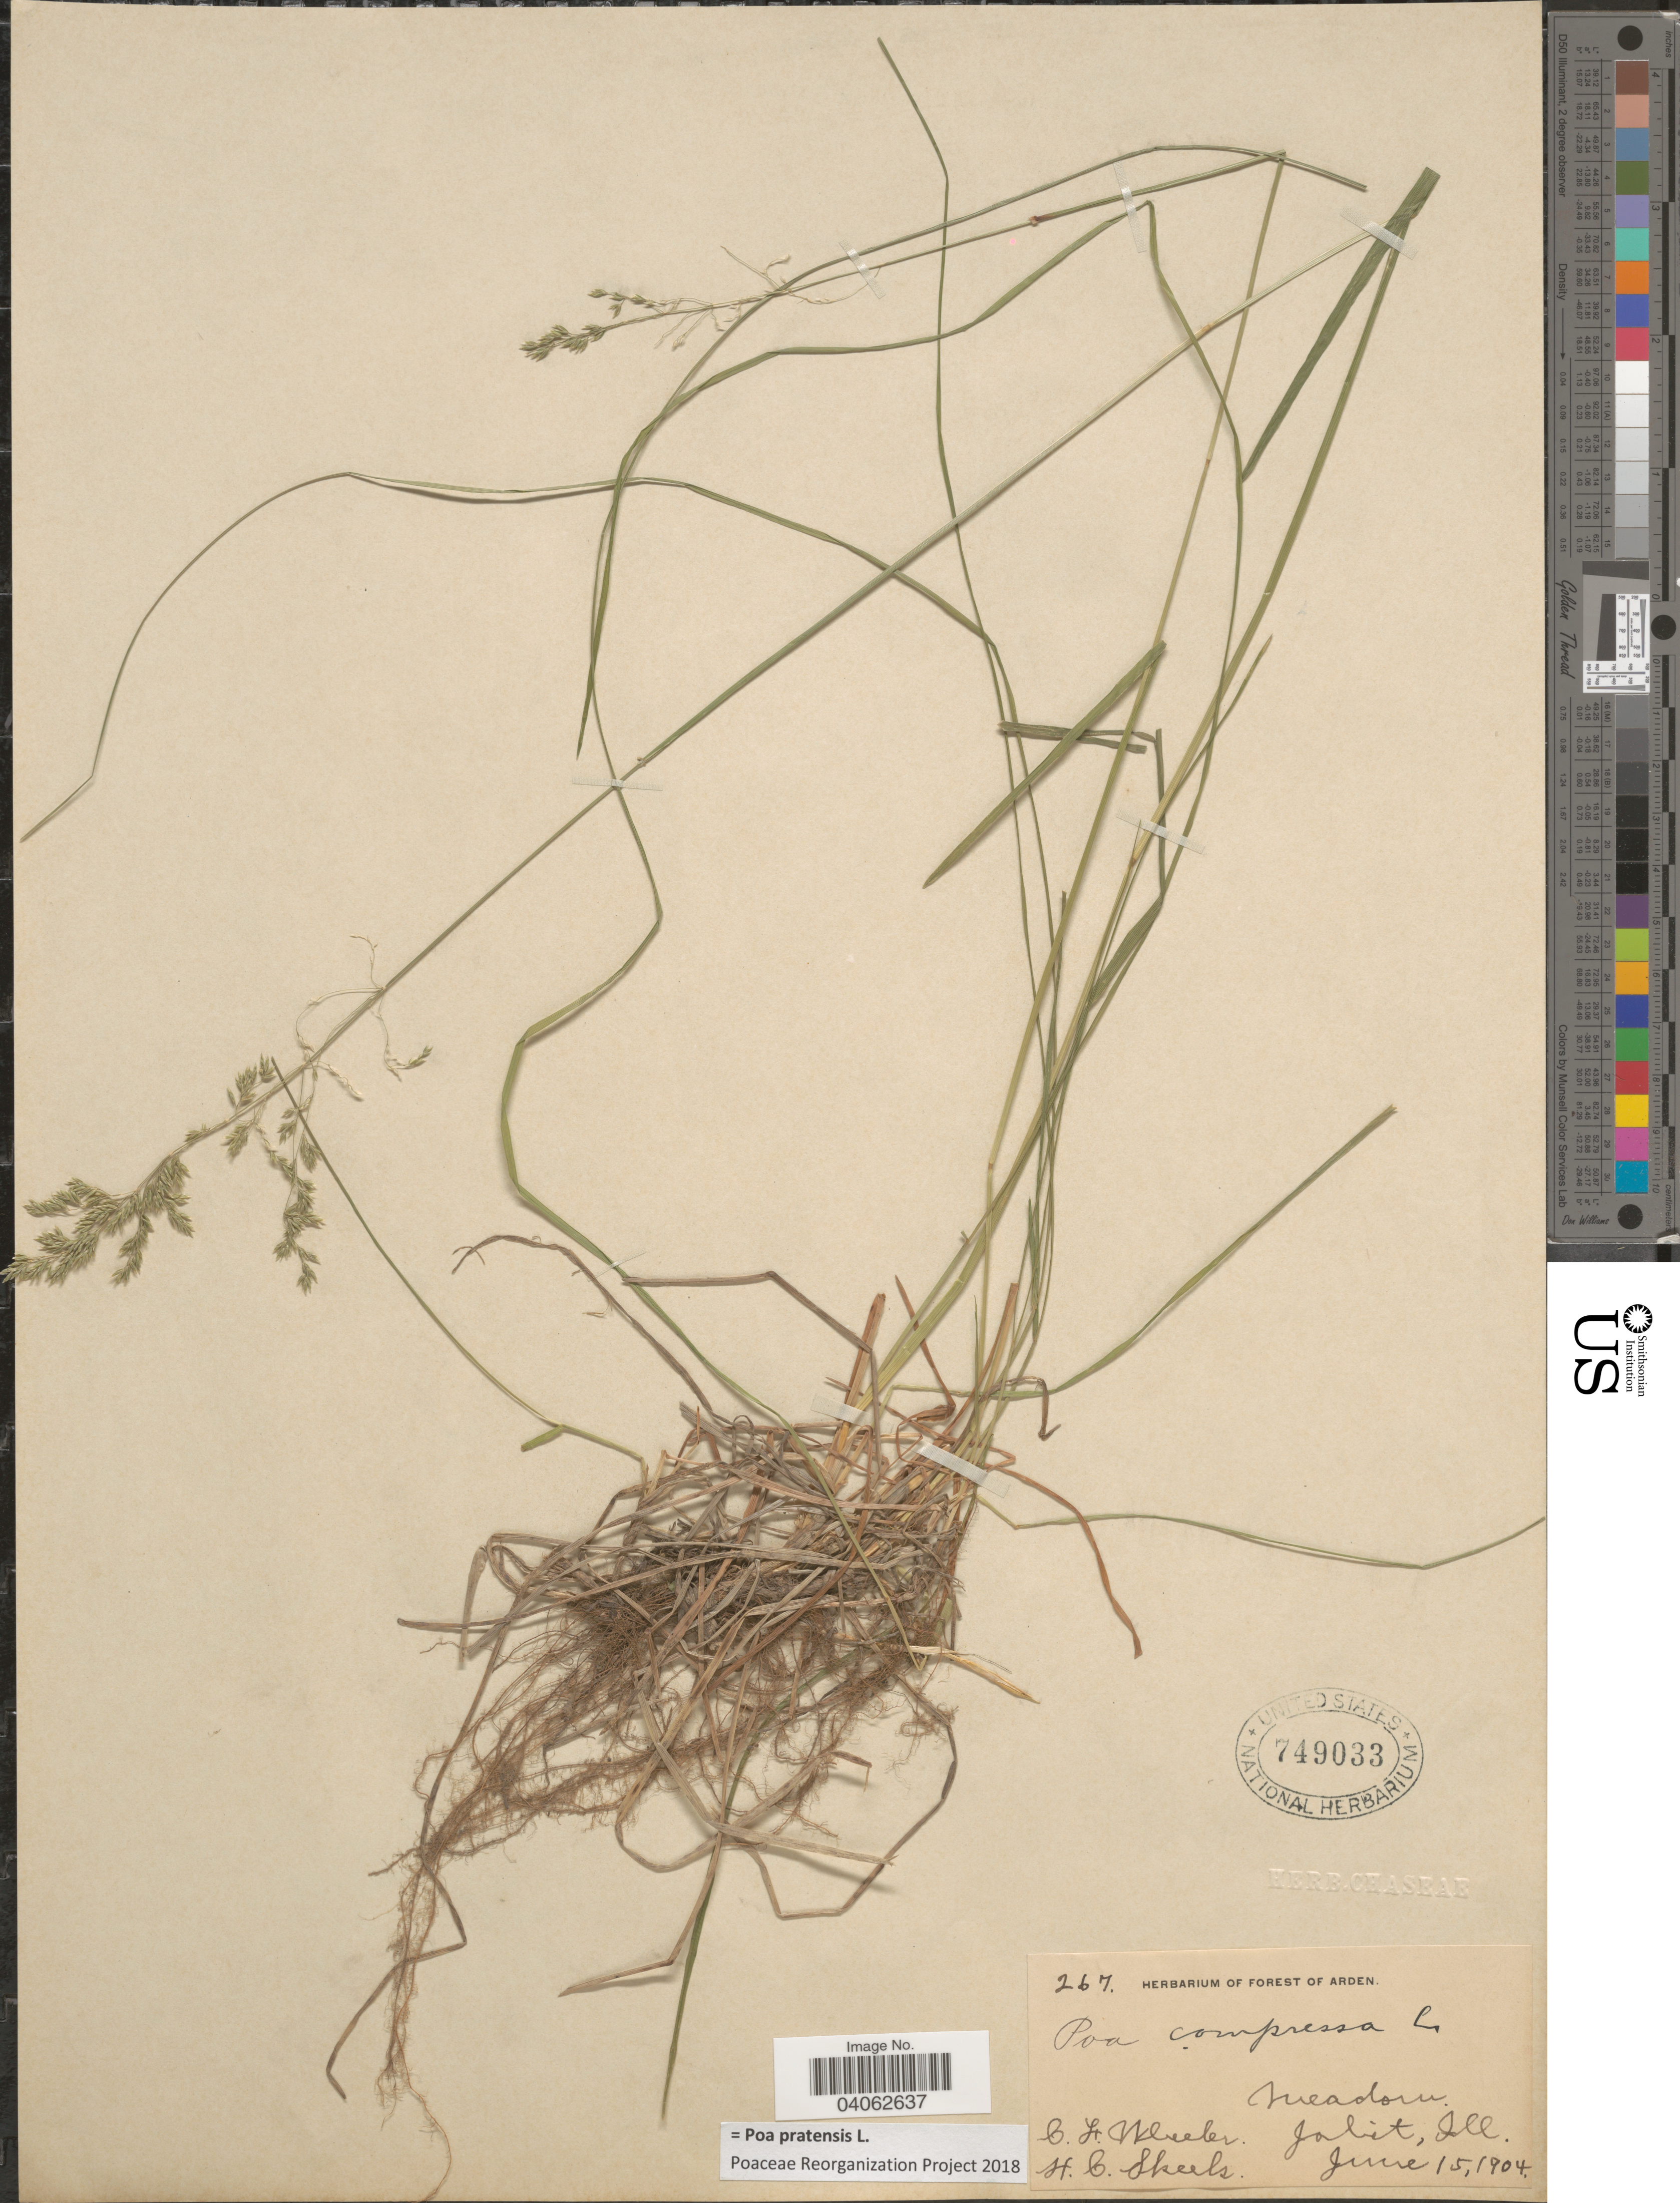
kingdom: Plantae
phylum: Tracheophyta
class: Liliopsida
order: Poales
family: Poaceae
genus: Poa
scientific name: Poa pratensis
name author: L.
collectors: C. Wheeler & H. Skeels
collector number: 267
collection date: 1904-06-15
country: United States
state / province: Illinois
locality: Joliet.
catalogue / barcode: US 749033